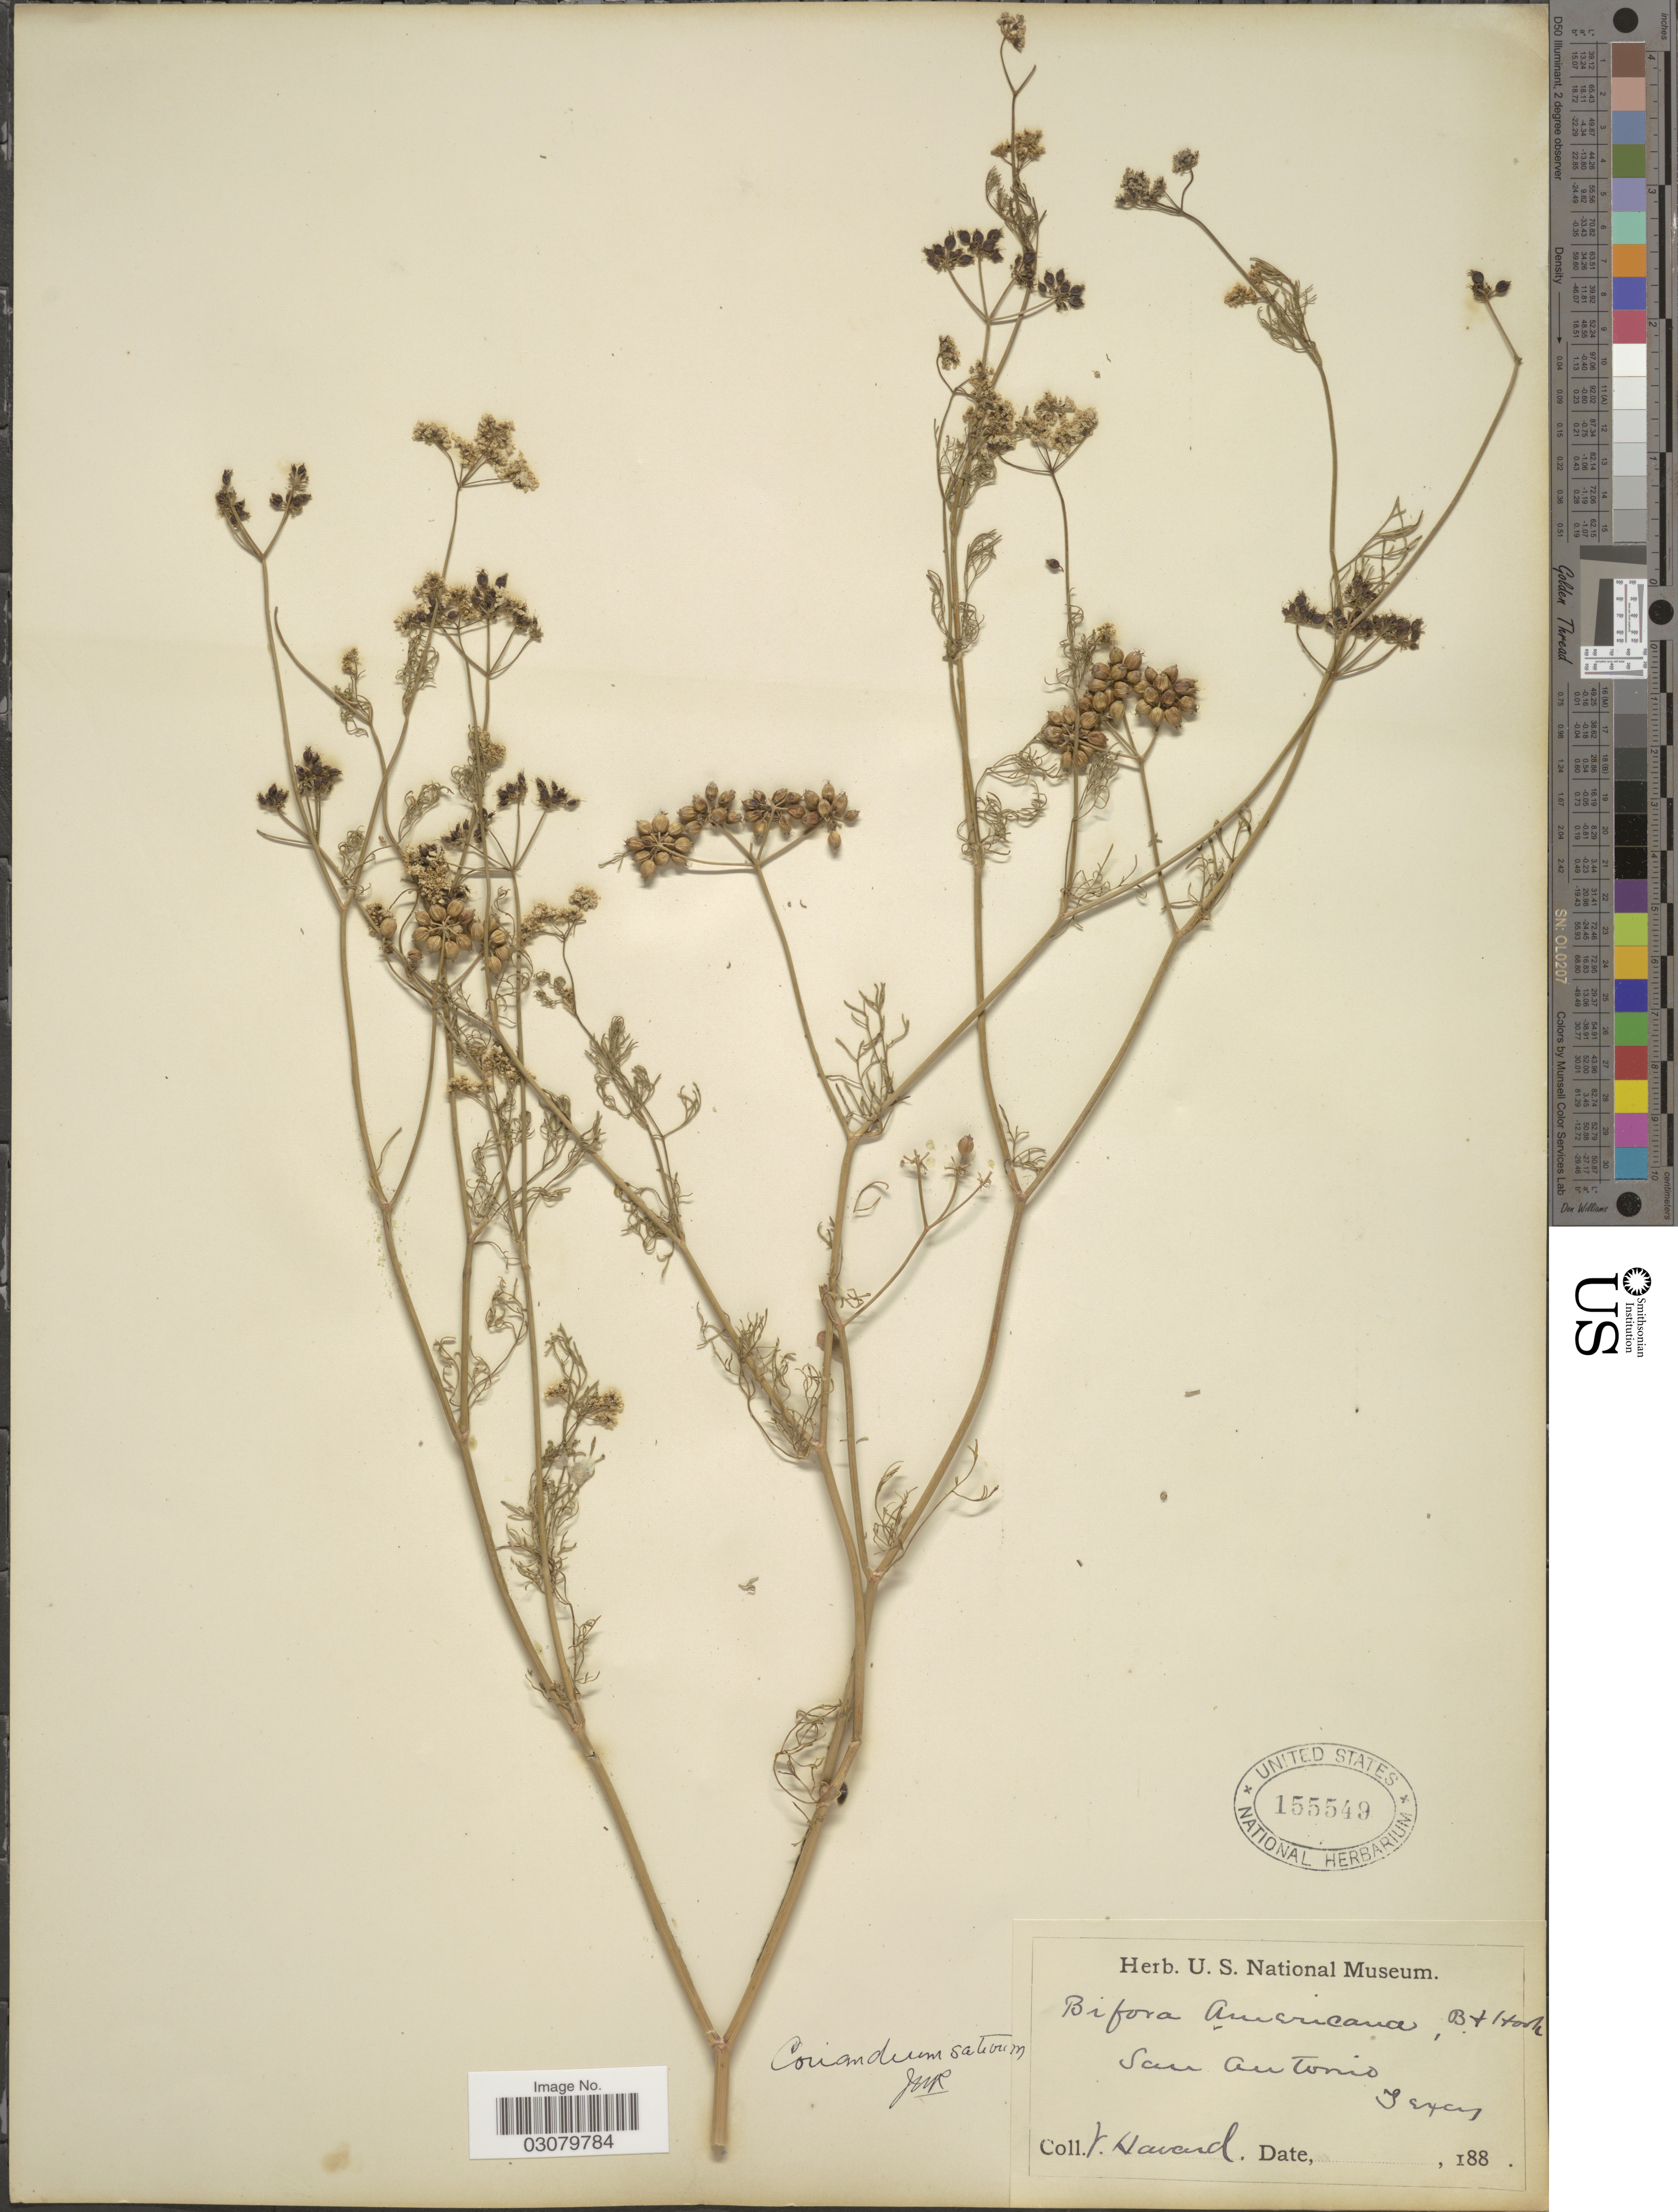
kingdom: Plantae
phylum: Tracheophyta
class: Magnoliopsida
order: Apiales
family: Apiaceae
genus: Coriandrum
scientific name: Coriandrum sativum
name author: L.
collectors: V. Havard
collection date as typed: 188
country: United States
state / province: Texas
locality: San Antonio.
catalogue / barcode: US 155549